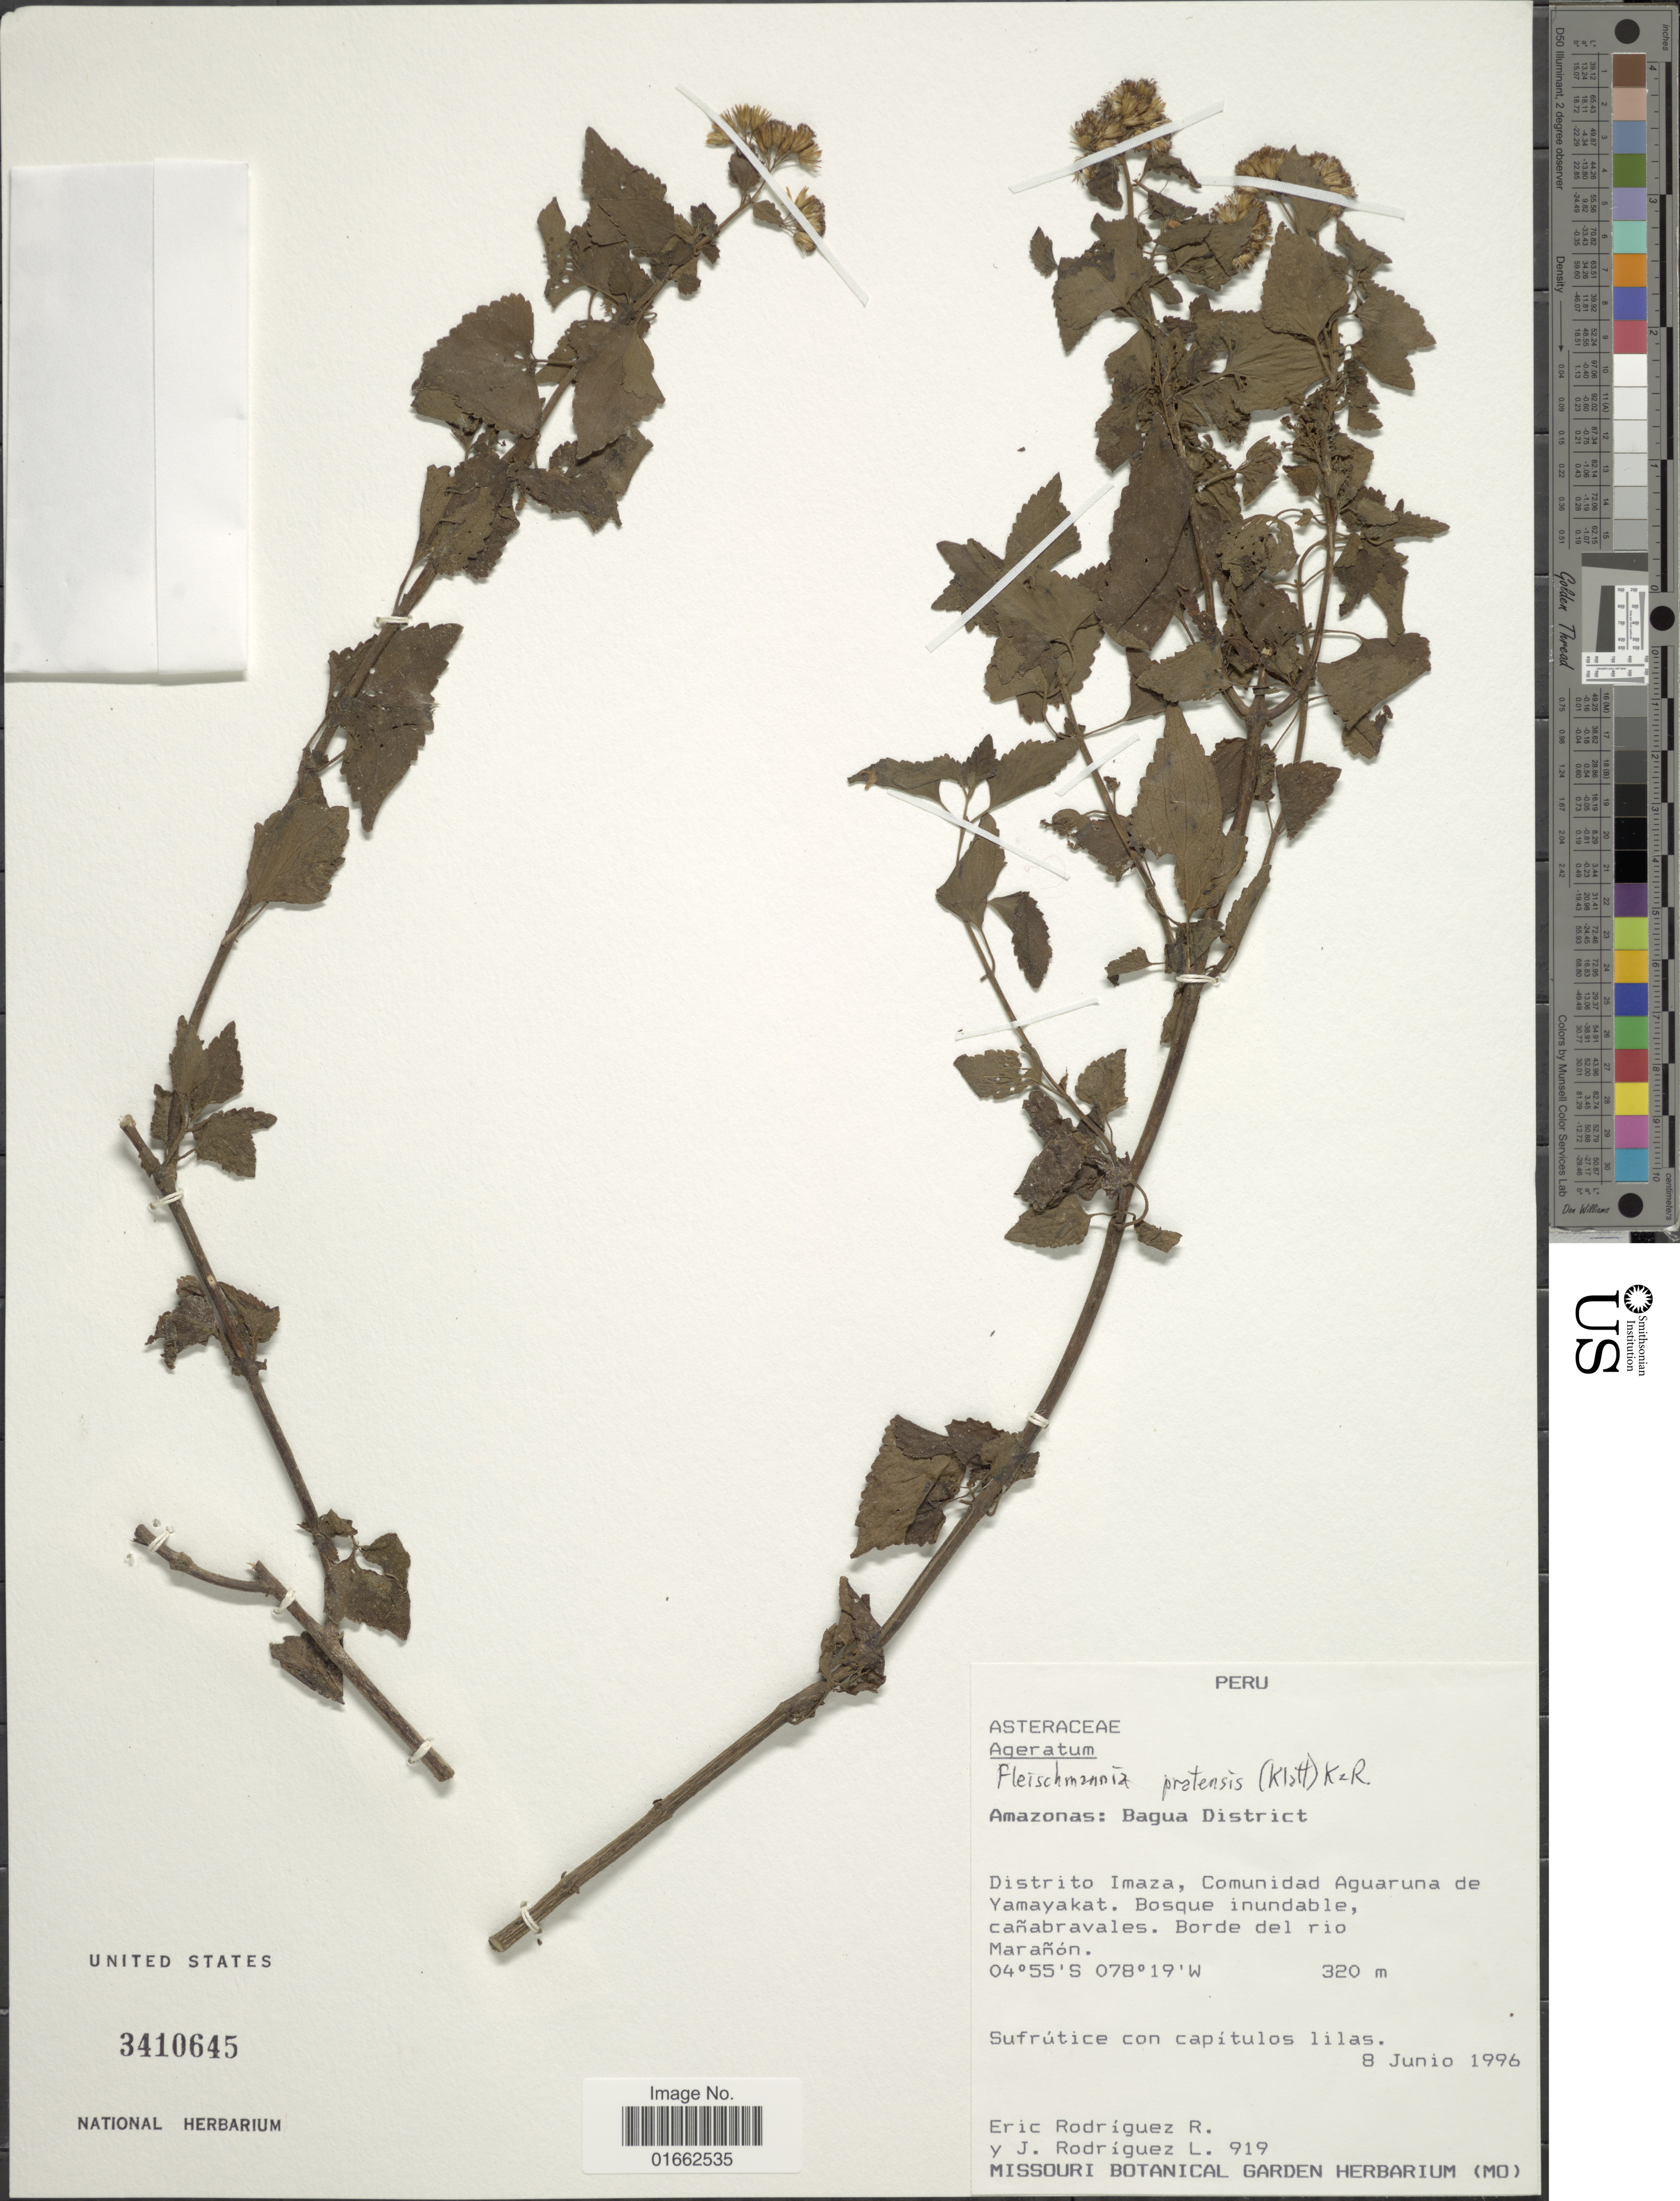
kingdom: Plantae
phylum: Tracheophyta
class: Magnoliopsida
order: Asterales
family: Asteraceae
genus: Fleischmannia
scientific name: Fleischmannia sp.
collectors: E. F. Rodrignez R. & J. Rodríguez L.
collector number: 919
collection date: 1996-06-08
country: Peru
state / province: Amazonas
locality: Amazonas: Bagua District. Distrito Imaza, Comunidad Aguaruna de Yamayakat. Bosque inundable, ca0±abravales. Borde del rio Marañon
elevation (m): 320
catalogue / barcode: US 3410645